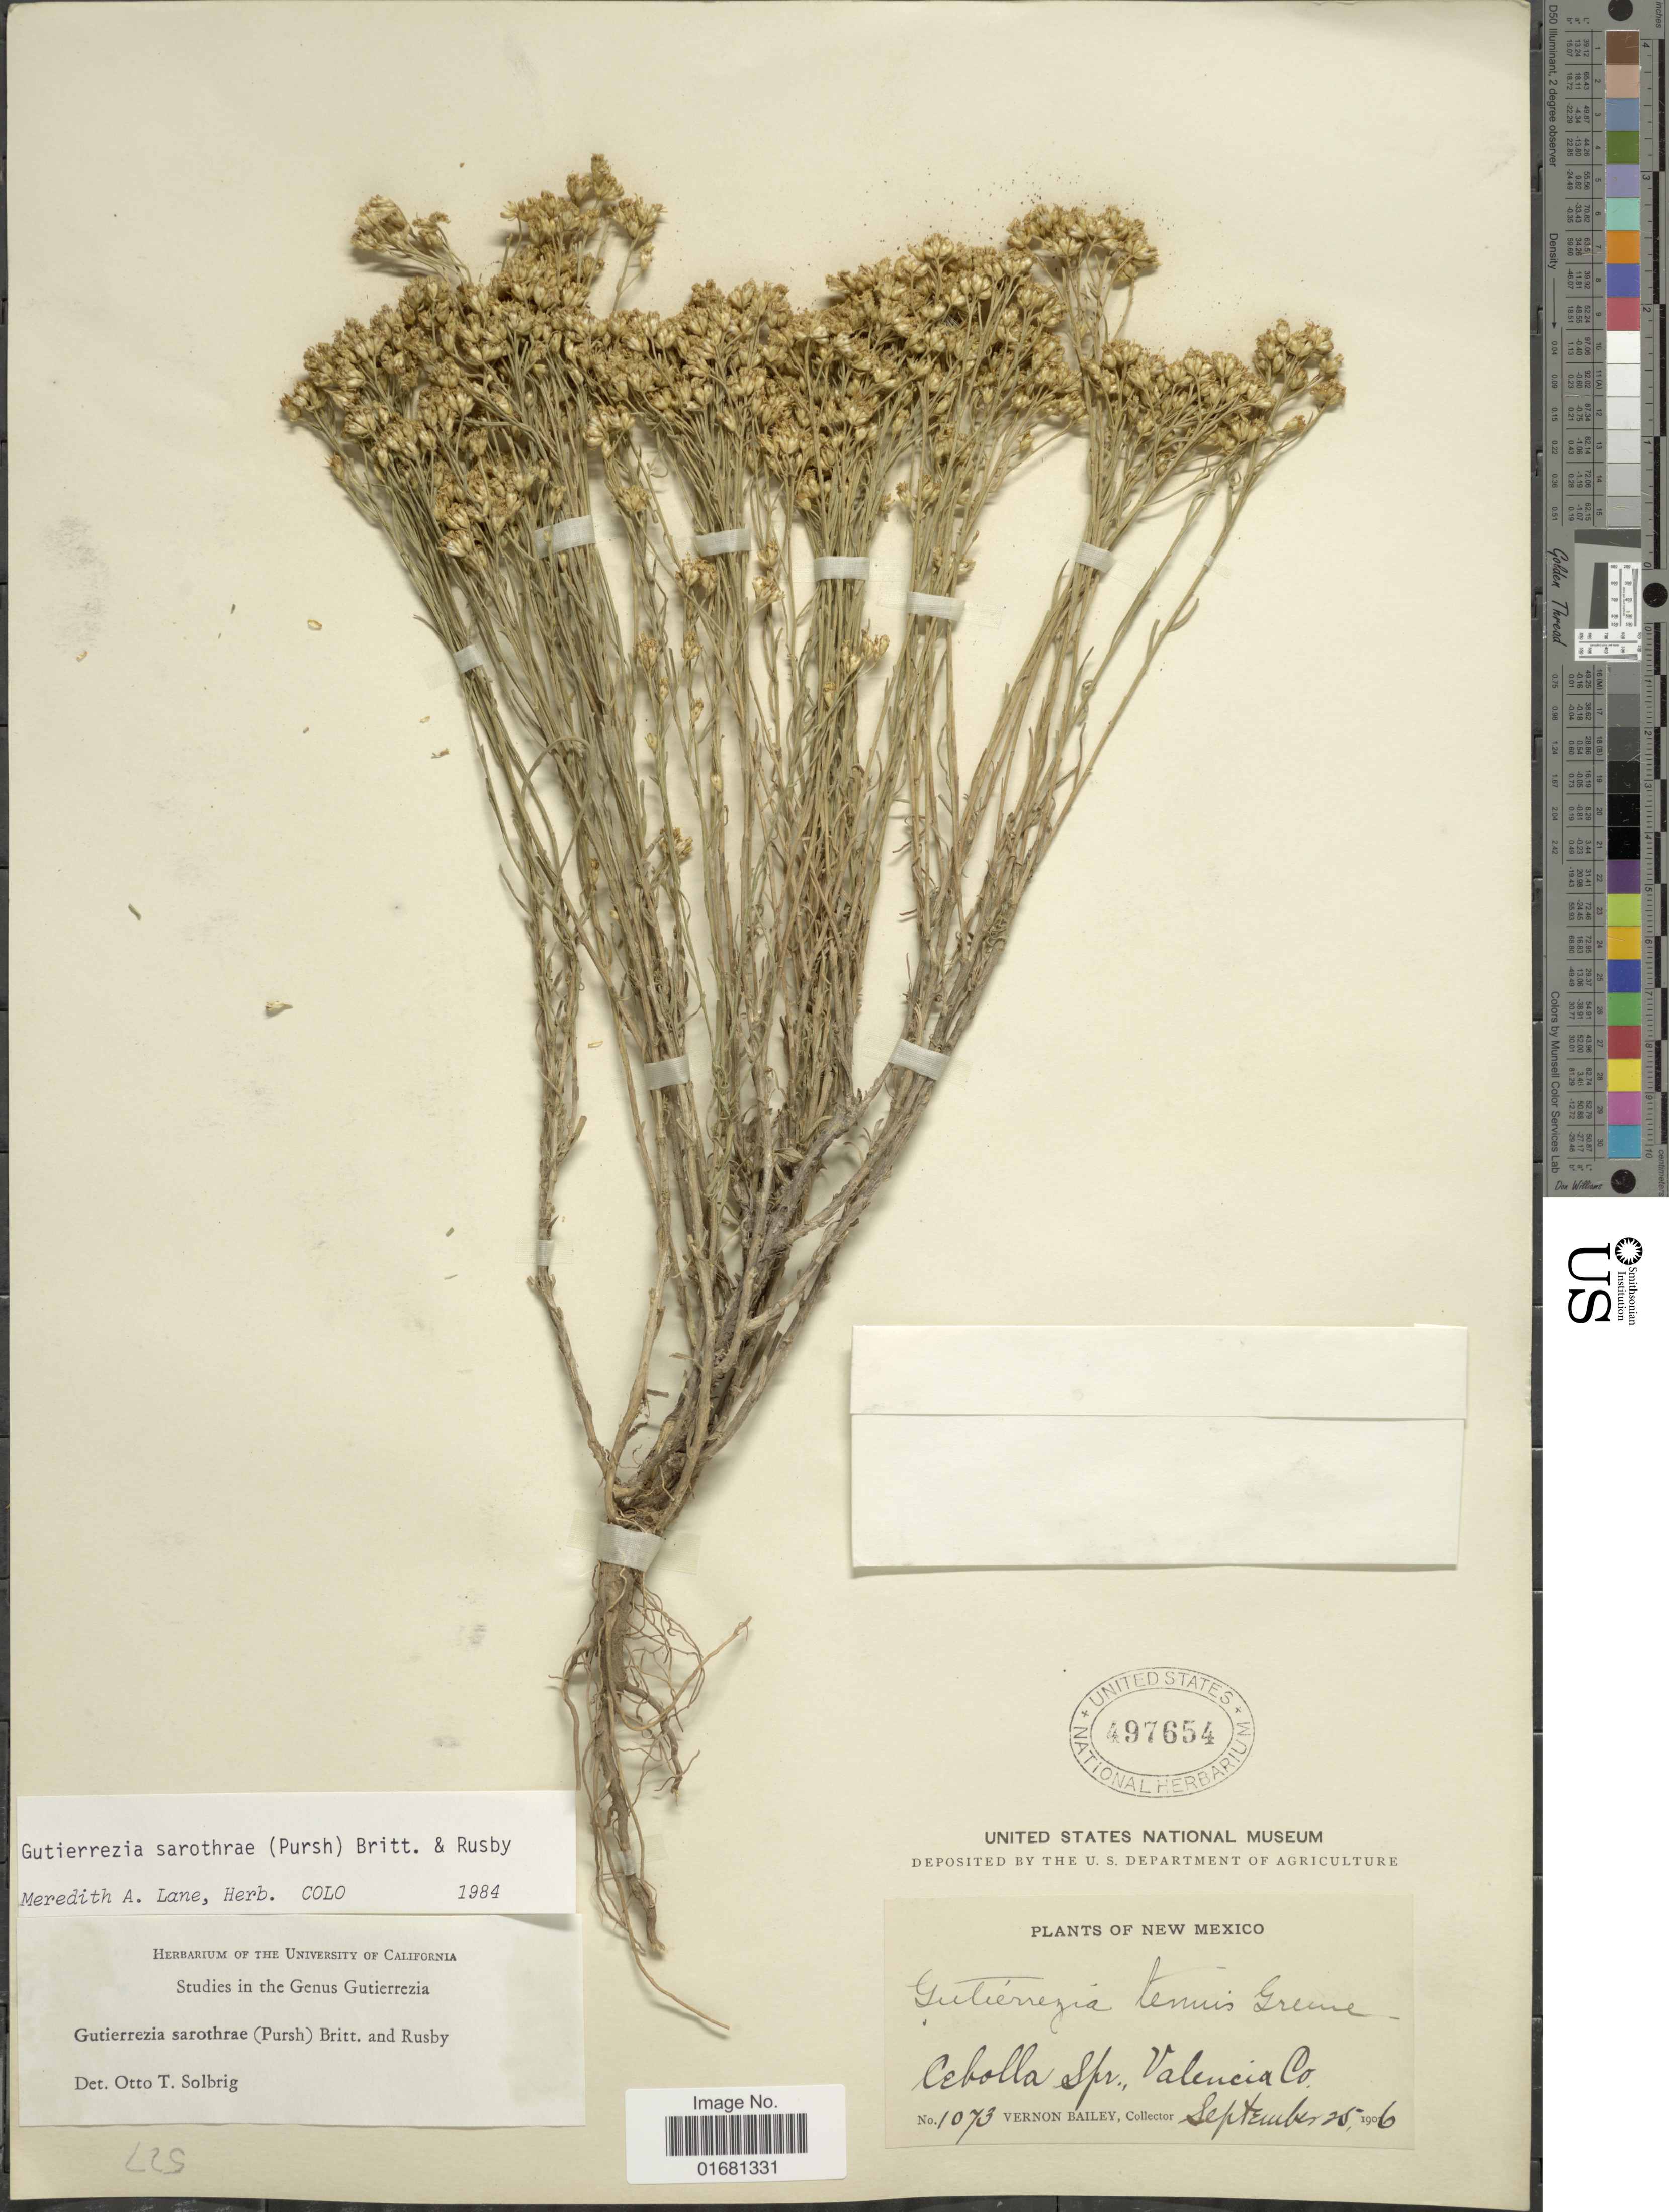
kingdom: Plantae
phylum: Tracheophyta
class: Magnoliopsida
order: Asterales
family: Asteraceae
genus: Gutierrezia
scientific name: Gutierrezia sarothrae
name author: (Pursh) Britton & Rusby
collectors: V. O. Bailey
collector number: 1073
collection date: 1906-09-25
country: United States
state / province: New Mexico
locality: Cebolla Spr. Valencia Co.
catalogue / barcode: US 497654